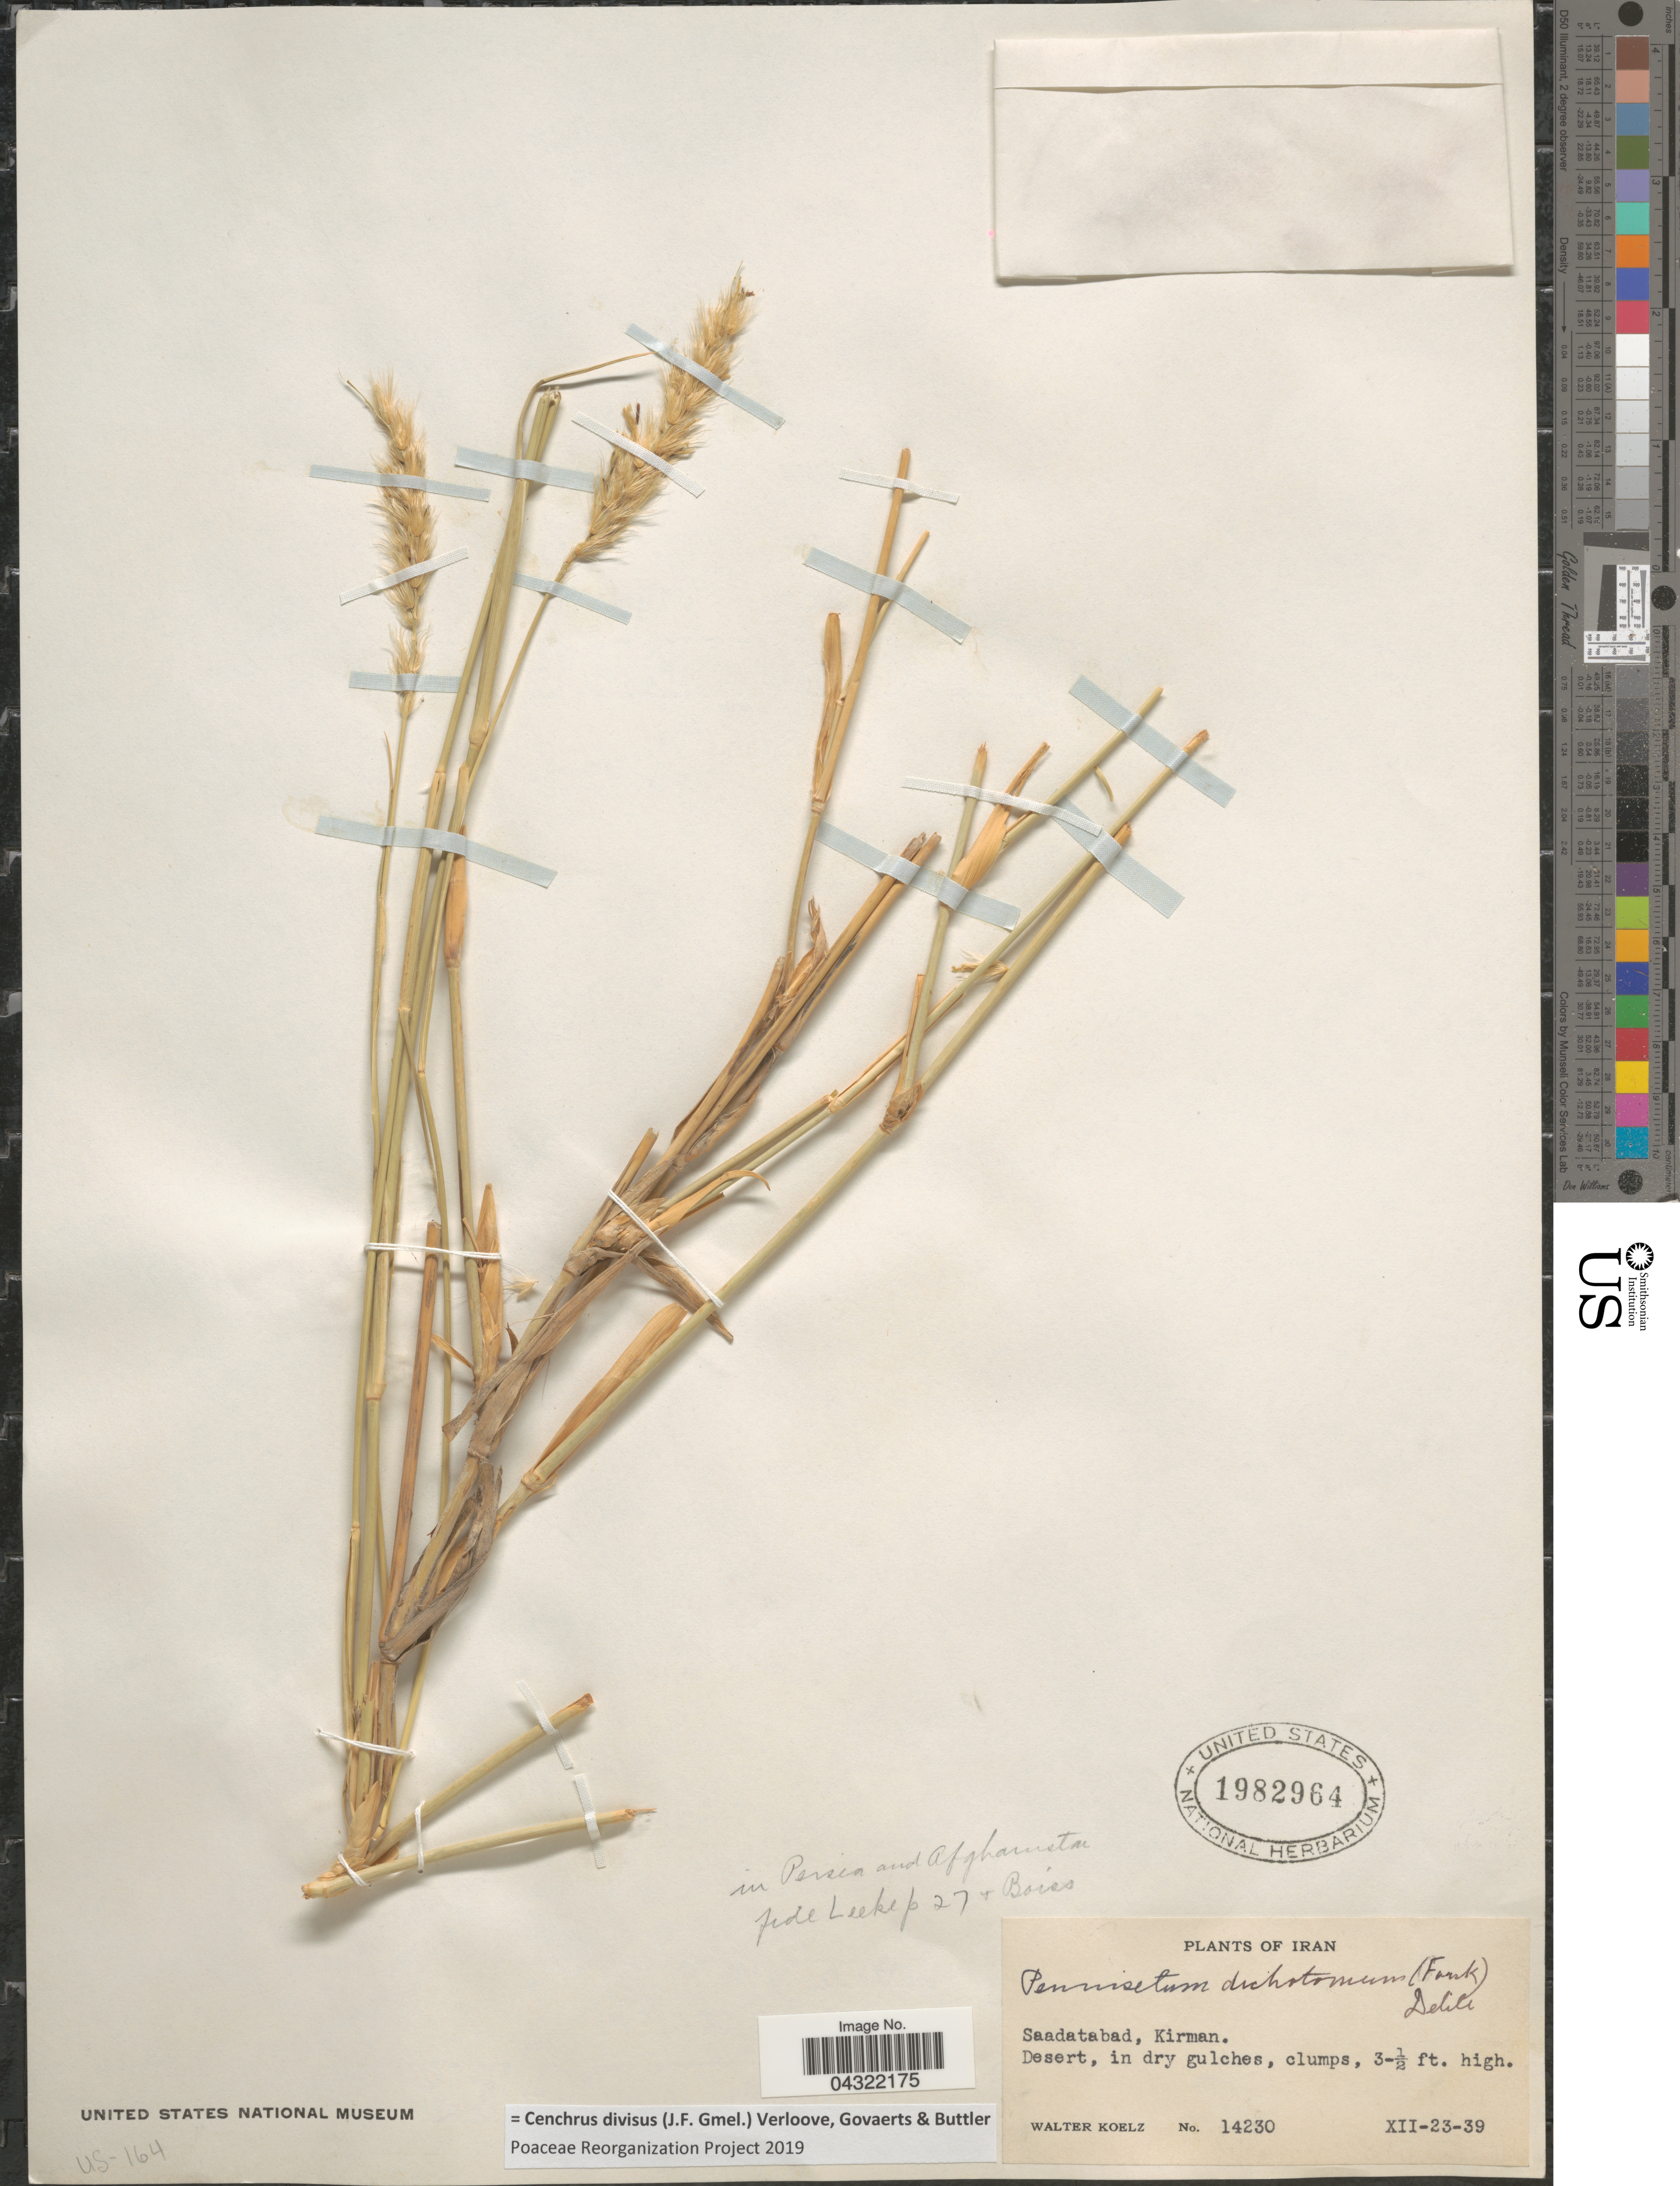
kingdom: Plantae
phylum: Tracheophyta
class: Liliopsida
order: Poales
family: Poaceae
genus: Cenchrus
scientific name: Cenchrus divisus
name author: (J.F. Gmel.) Verloove et al.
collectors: W. N. Koelz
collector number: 14230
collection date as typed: Transcribed d/m/y: 23/12/39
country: Iran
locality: Saadatabad, Kirman.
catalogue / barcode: US 1982964